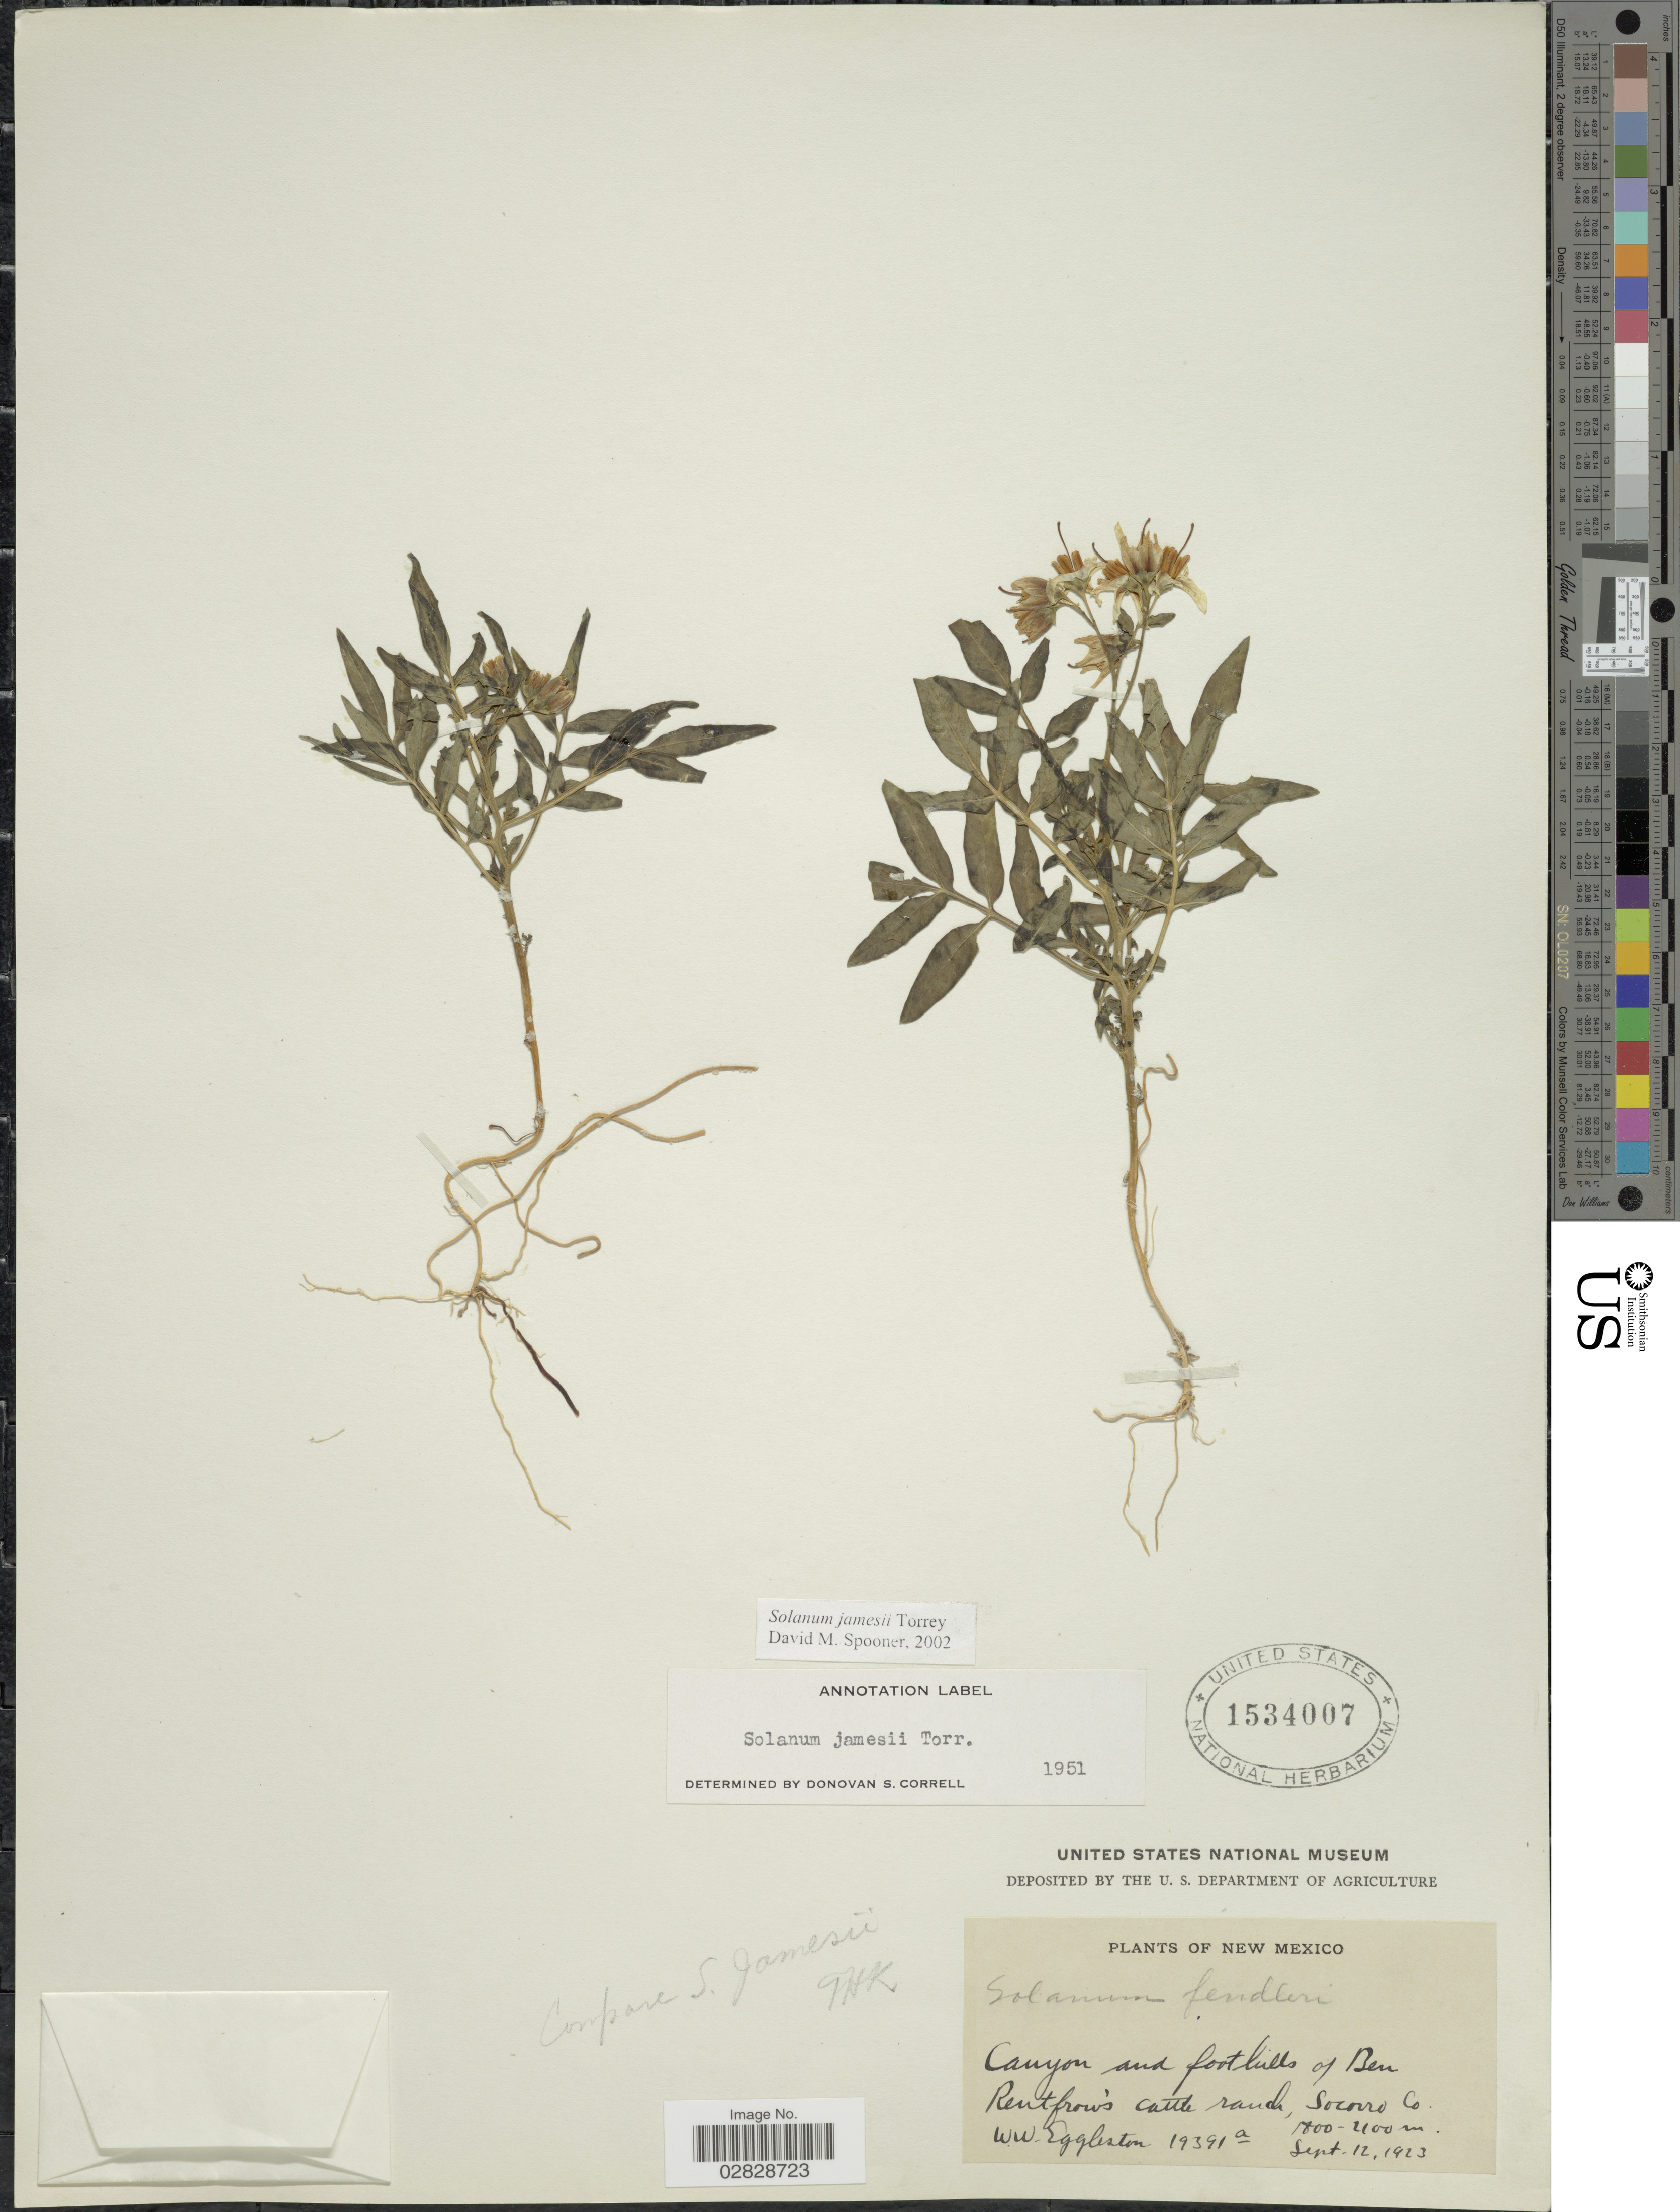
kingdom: Plantae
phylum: Tracheophyta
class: Magnoliopsida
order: Solanales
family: Solanaceae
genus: Solanum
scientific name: Solanum jamesii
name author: Torr.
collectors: W. W. Eggleston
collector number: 19391a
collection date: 1923-09-12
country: United States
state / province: New Mexico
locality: Canyon and foothills of Ben Rentfrow's castle ranch, Socorro Co.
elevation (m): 1800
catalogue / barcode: US 1534007